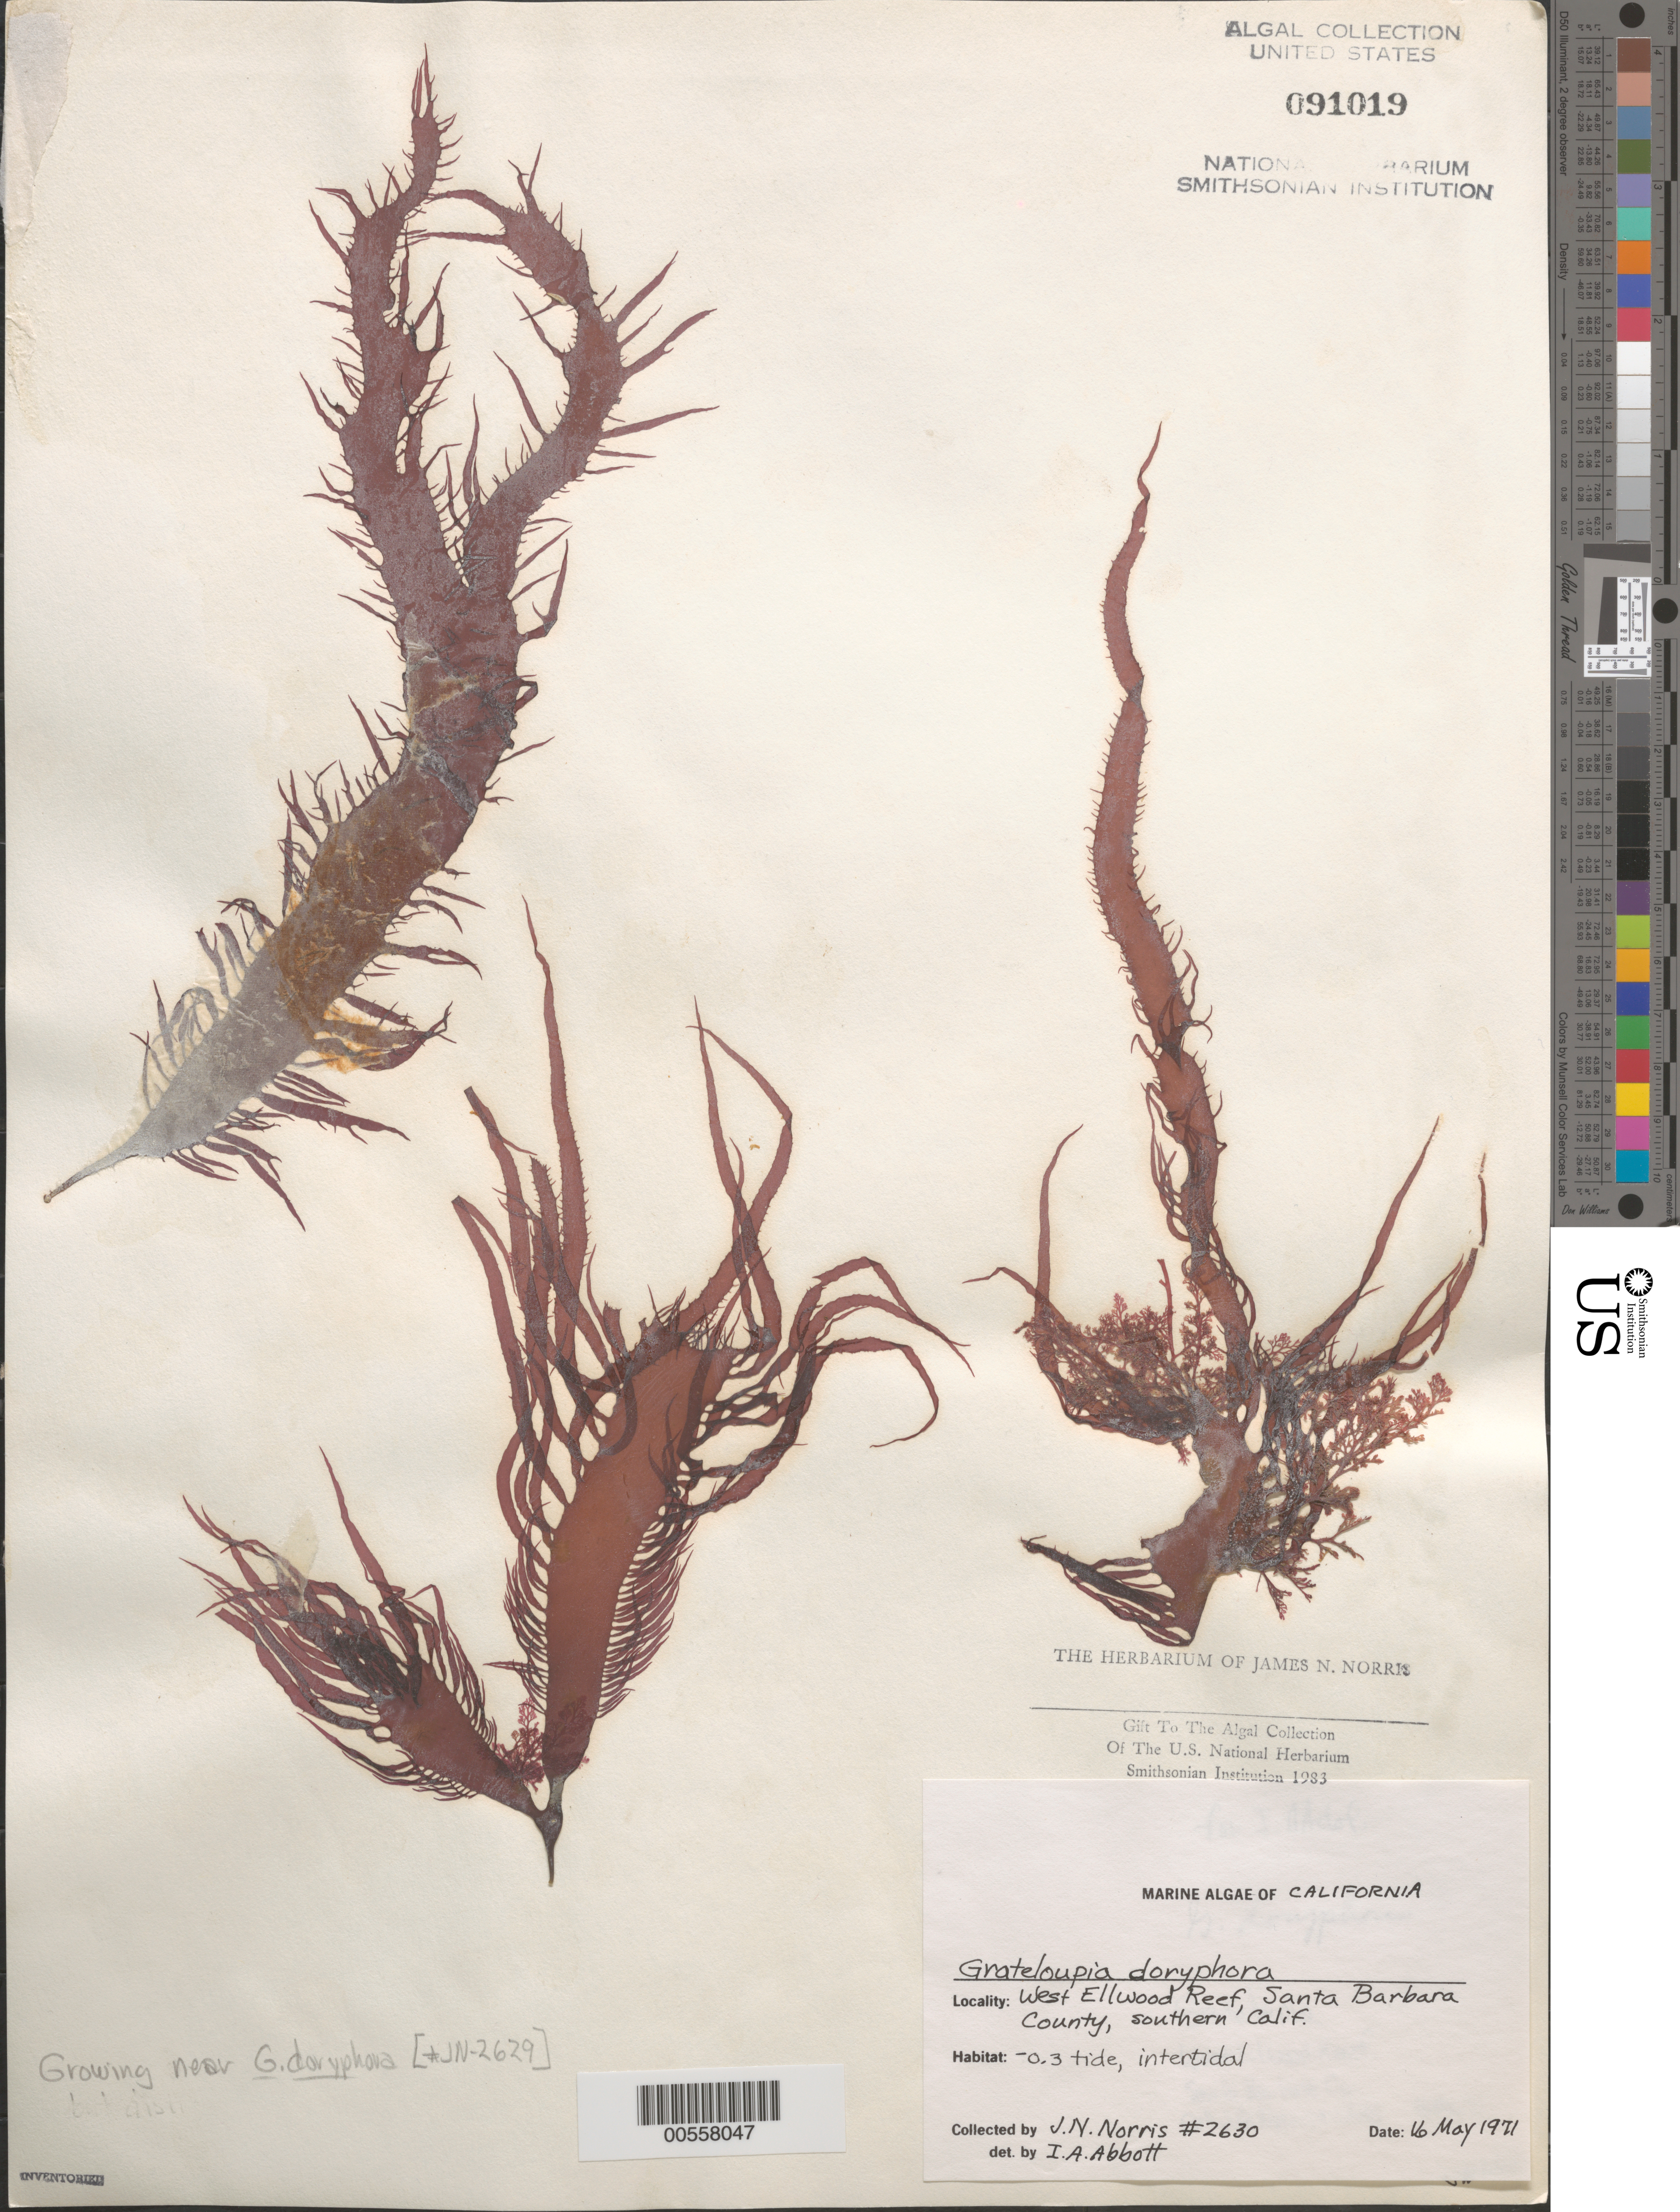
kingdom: Plantae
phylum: Rhodophyta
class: Florideophyceae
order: Halymeniales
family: Halymeniaceae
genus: Grateloupia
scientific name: Grateloupia doryphora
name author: (Mont.) Howe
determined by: Abbott, Isabella A.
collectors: M. Chamberlain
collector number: Jn-2630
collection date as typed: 16 May 1971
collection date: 1971-05-16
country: United States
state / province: California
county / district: Santa Barbara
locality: West Ellwood Reef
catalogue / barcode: US 91019